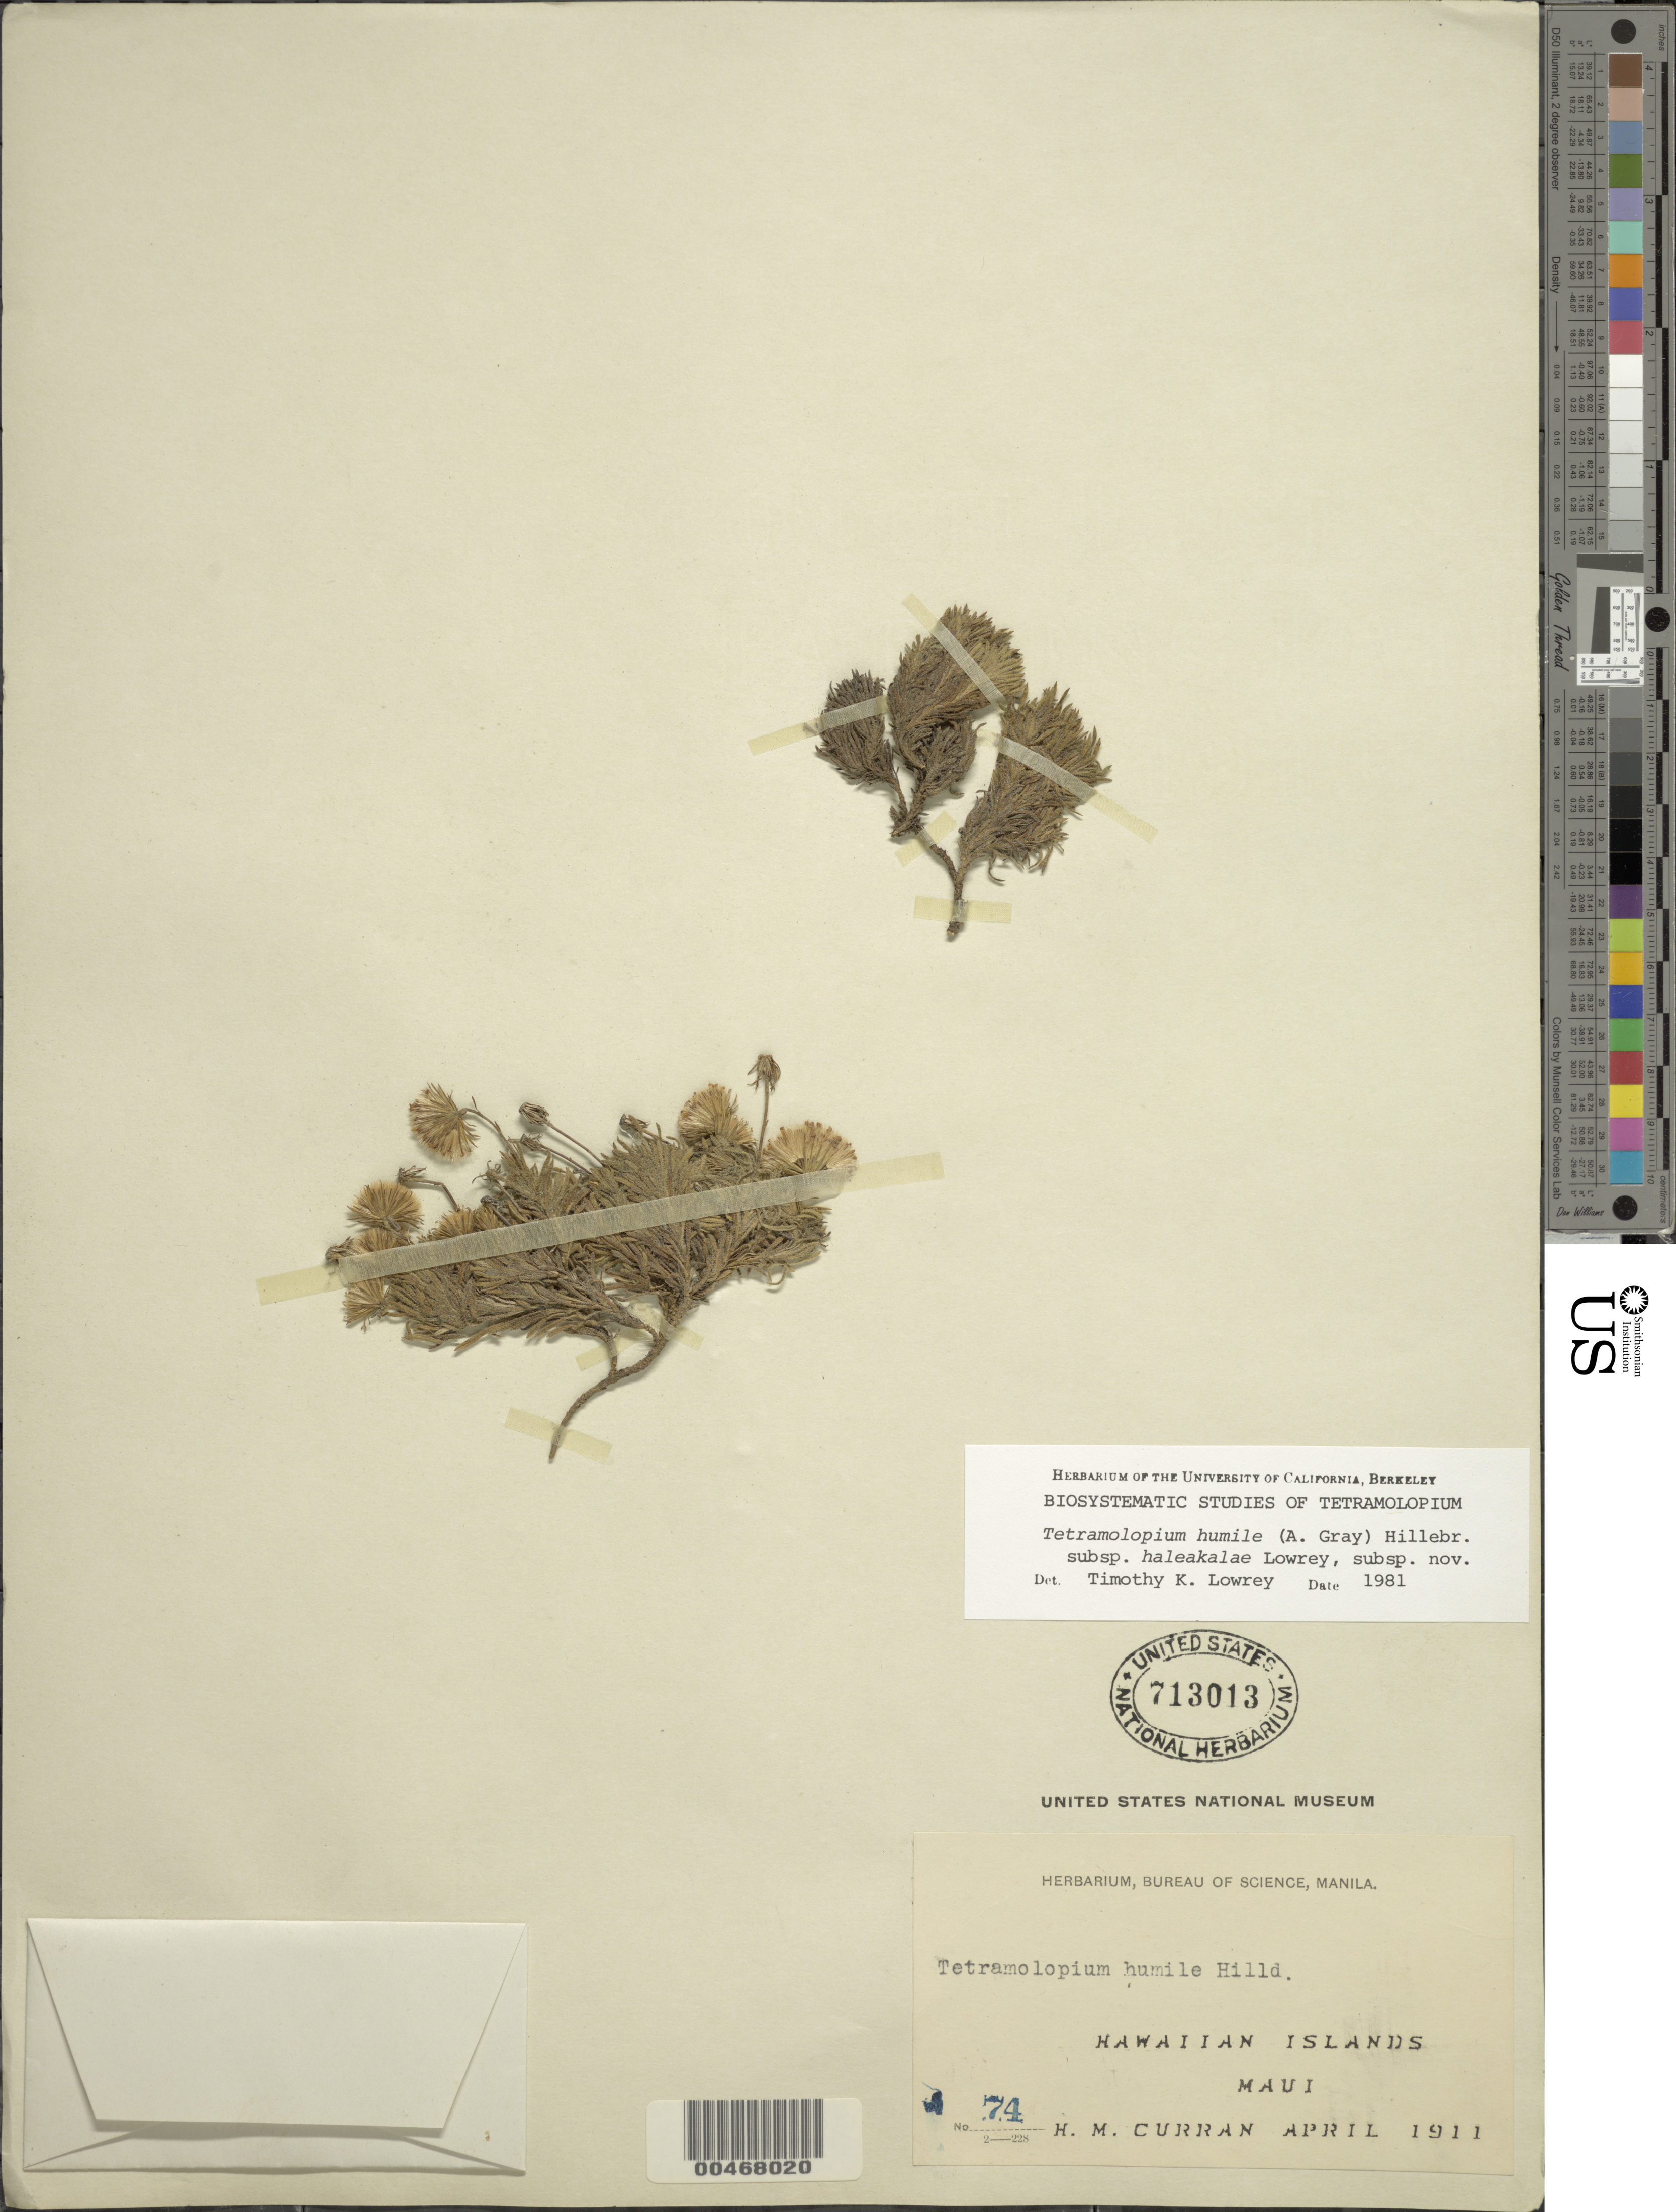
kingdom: Plantae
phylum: Tracheophyta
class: Magnoliopsida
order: Asterales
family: Asteraceae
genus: Tetramolopium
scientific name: Tetramolopium humile subsp. haleakalae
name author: Lowrey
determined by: Lowrey, T. K.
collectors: H. M. Curran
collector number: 74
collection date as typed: Apr 1911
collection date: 1911-04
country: United States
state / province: Hawaii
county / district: Maui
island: Maui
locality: Hawaiian Islands, Maui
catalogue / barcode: US 713013